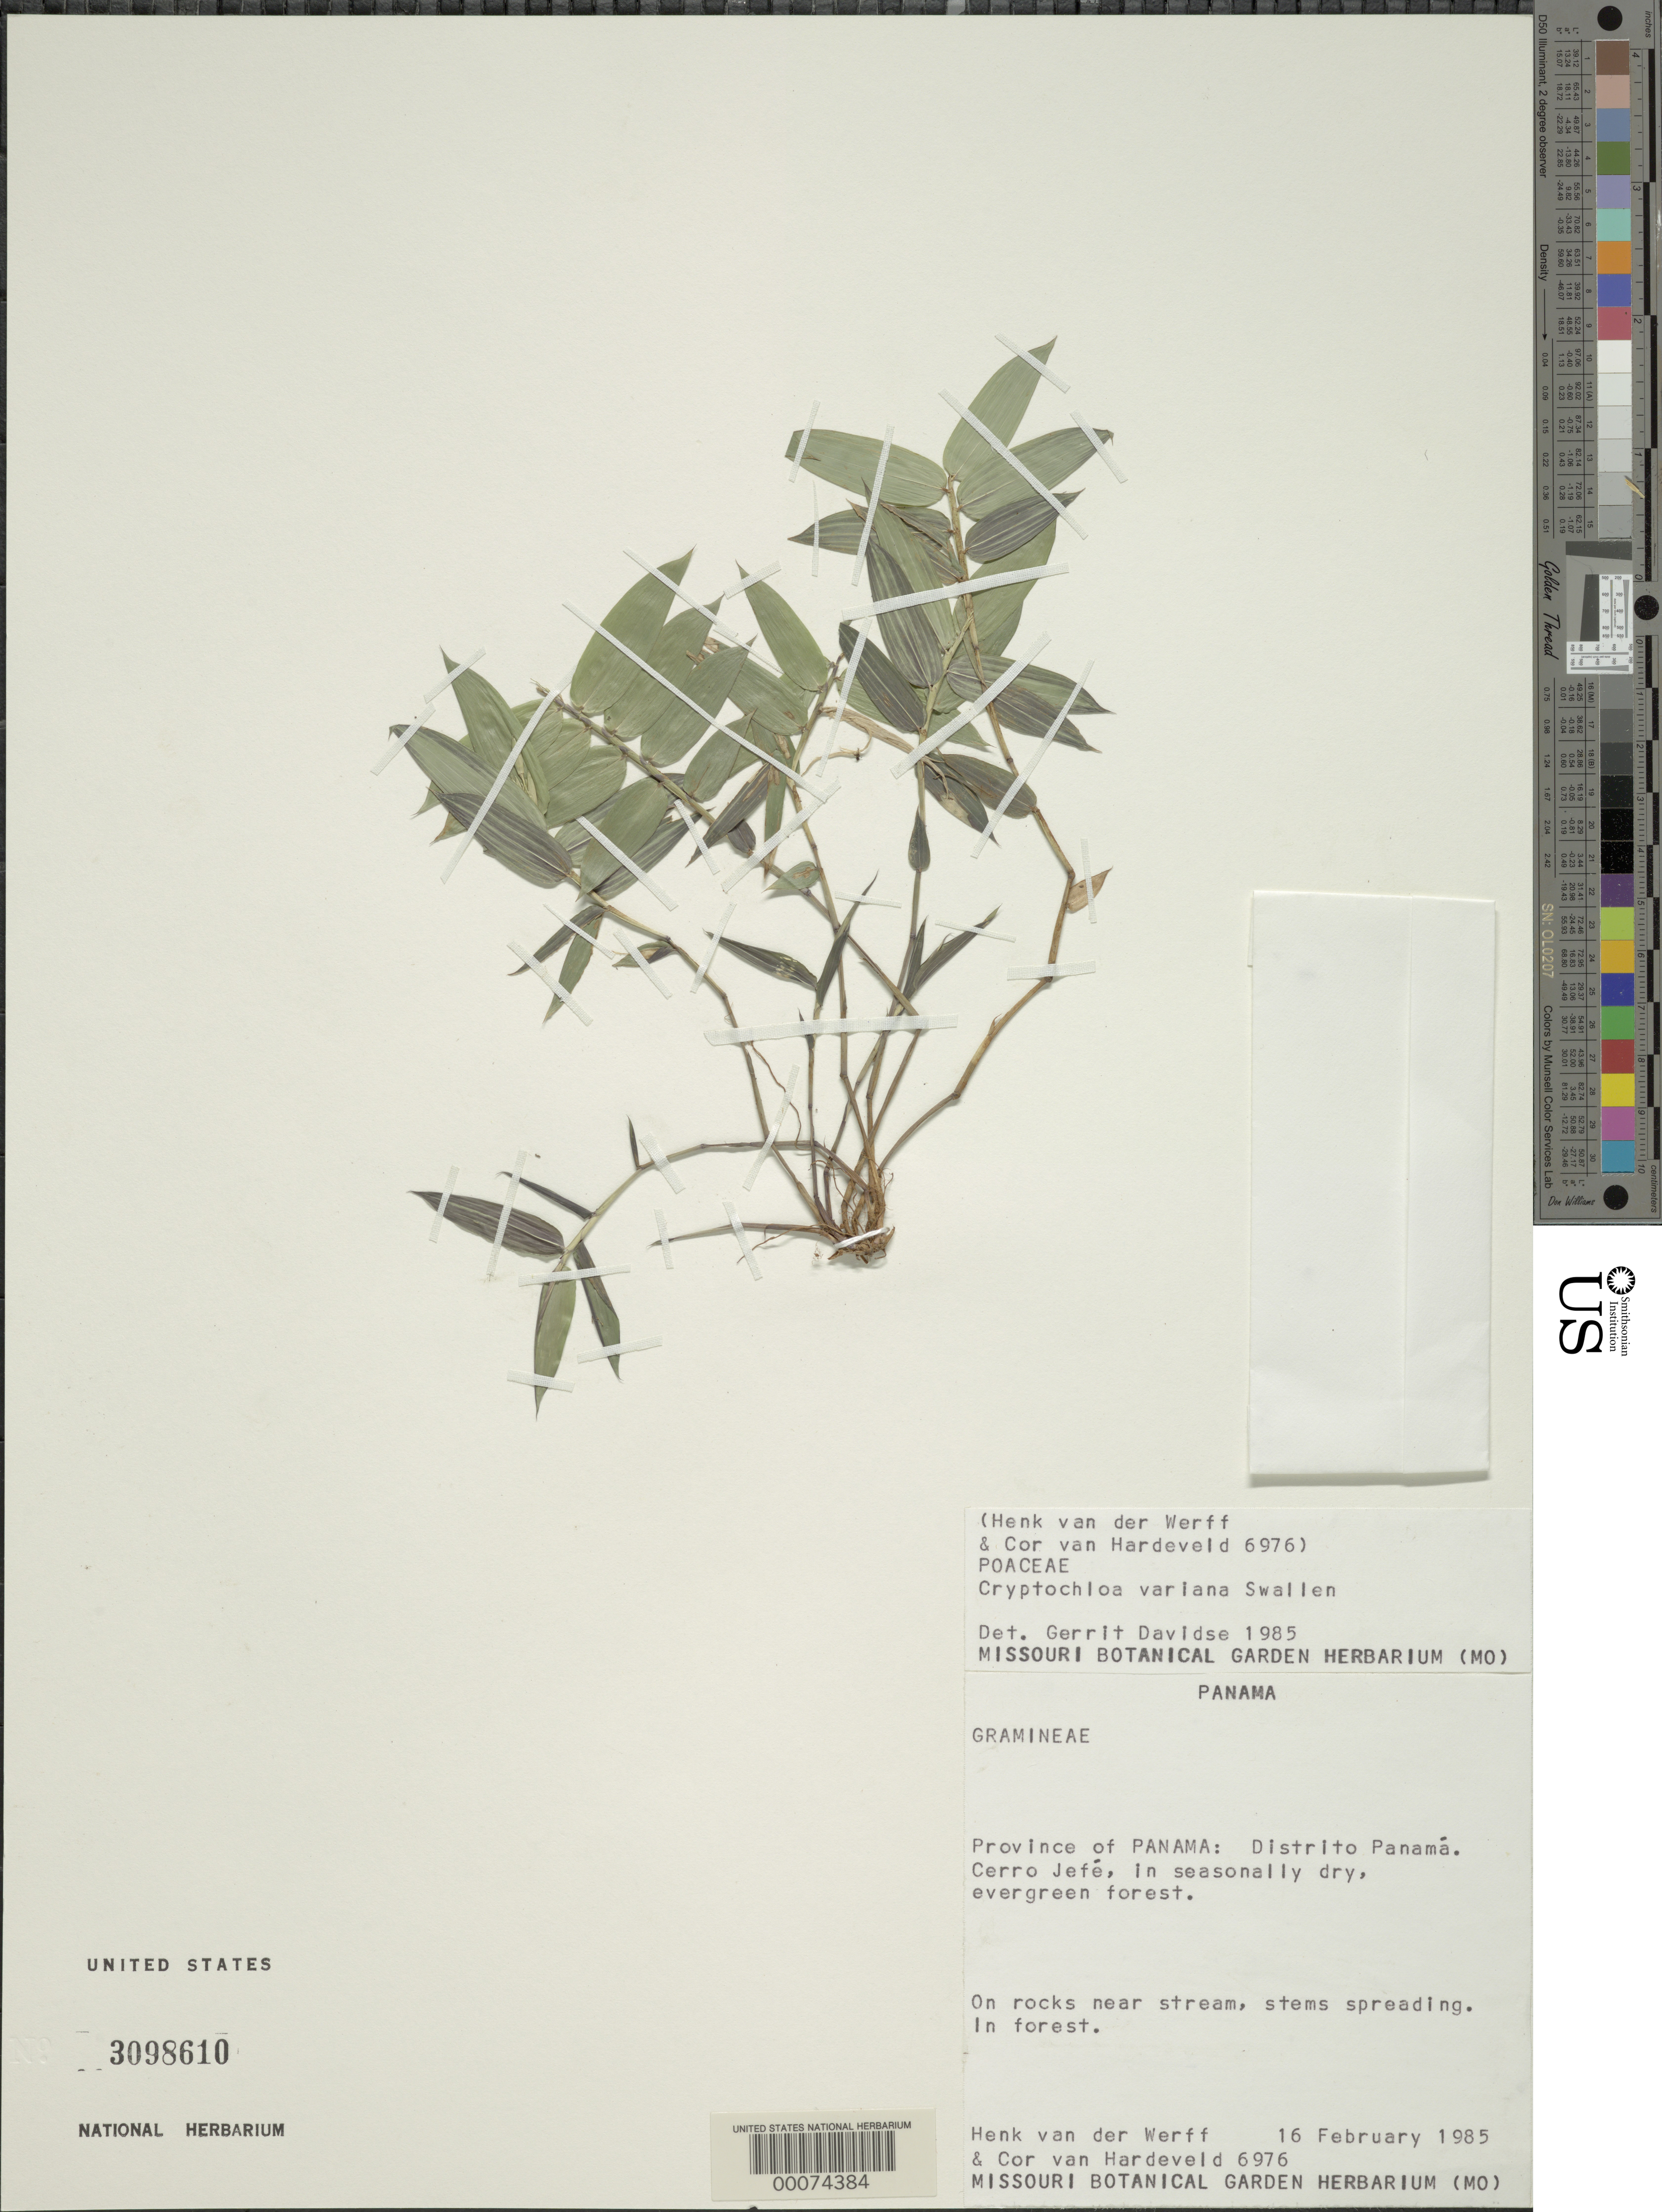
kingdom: Plantae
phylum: Tracheophyta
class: Liliopsida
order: Poales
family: Poaceae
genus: Cryptochloa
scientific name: Cryptochloa variana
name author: Swallen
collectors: H. van der Werff & C. Van Hardeveld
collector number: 6976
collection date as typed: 16 Feb 1985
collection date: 1985-02-16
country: Panama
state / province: Panamá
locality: Panama Dist., Cerro Jefe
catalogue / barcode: US 3098610